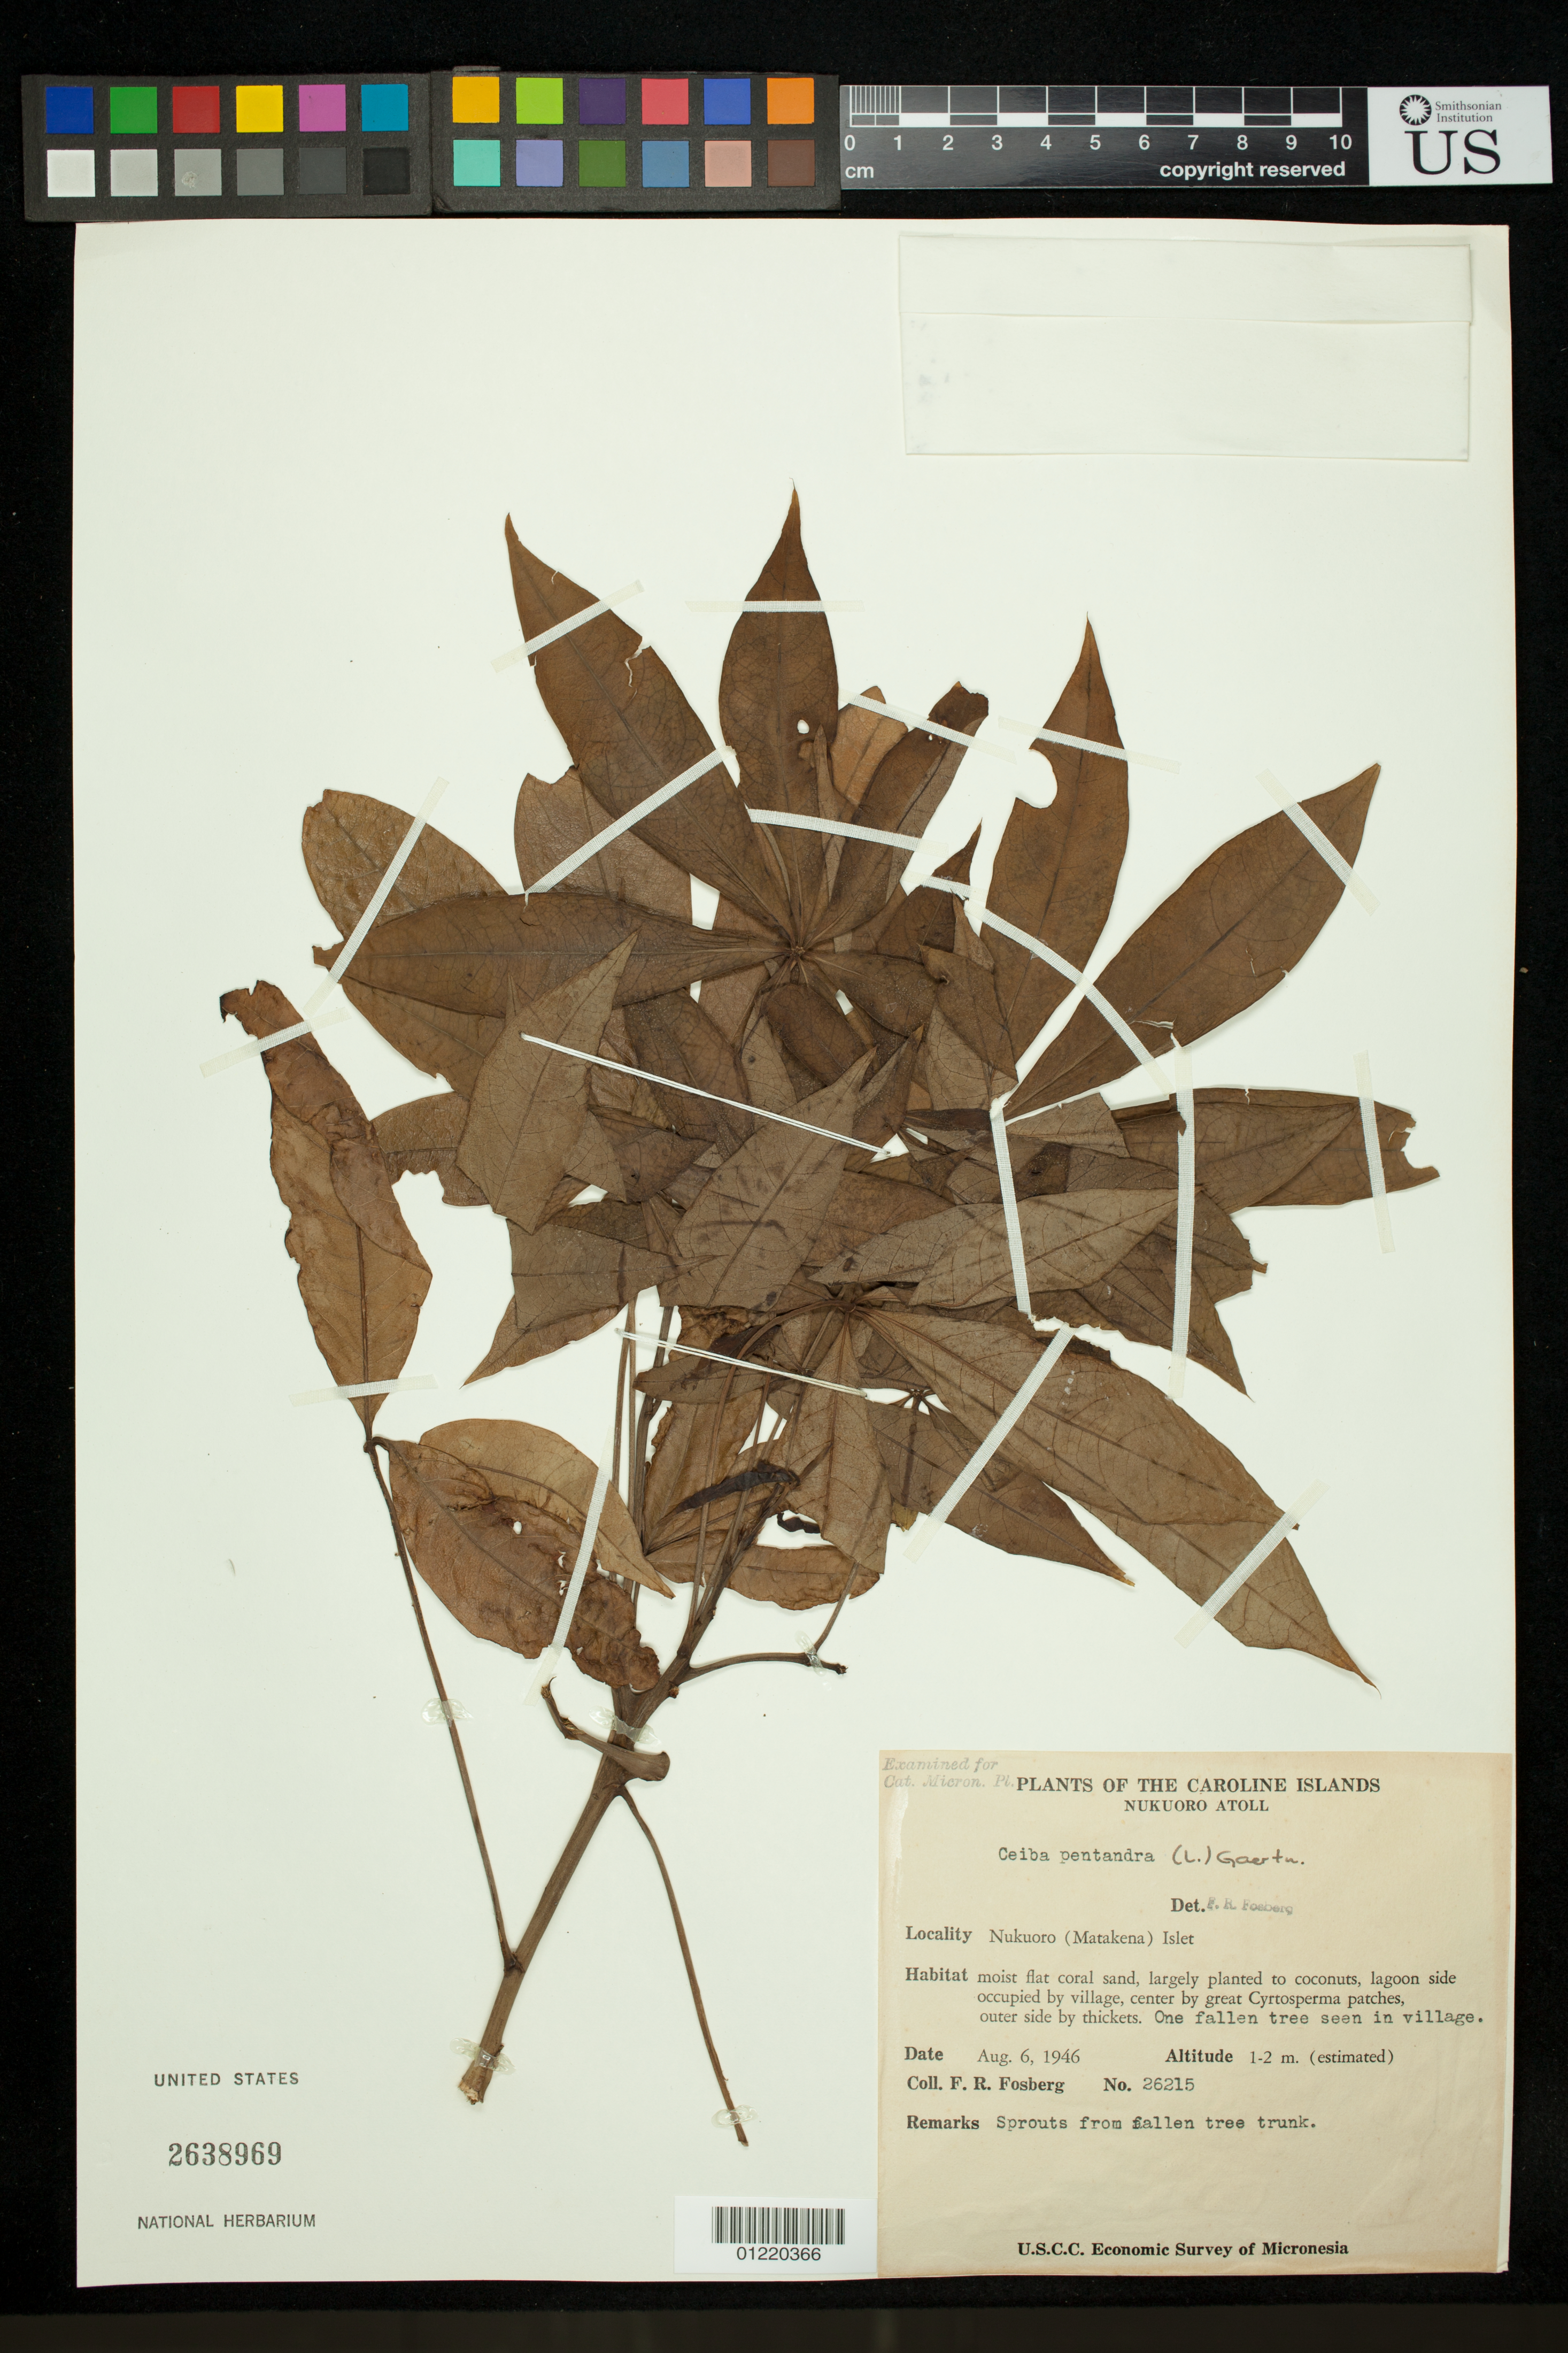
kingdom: Plantae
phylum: Tracheophyta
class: Magnoliopsida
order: Malvales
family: Malvaceae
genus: Ceiba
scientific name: Ceiba pentandra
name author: (L.) Gaertn.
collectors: F. R. Fosberg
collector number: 26215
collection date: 1946-08-06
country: Micronesia, Federated States of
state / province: Pohnpei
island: Nukuoro Atoll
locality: Nukuro (Matakena) Islet.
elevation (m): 1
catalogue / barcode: US 2638969